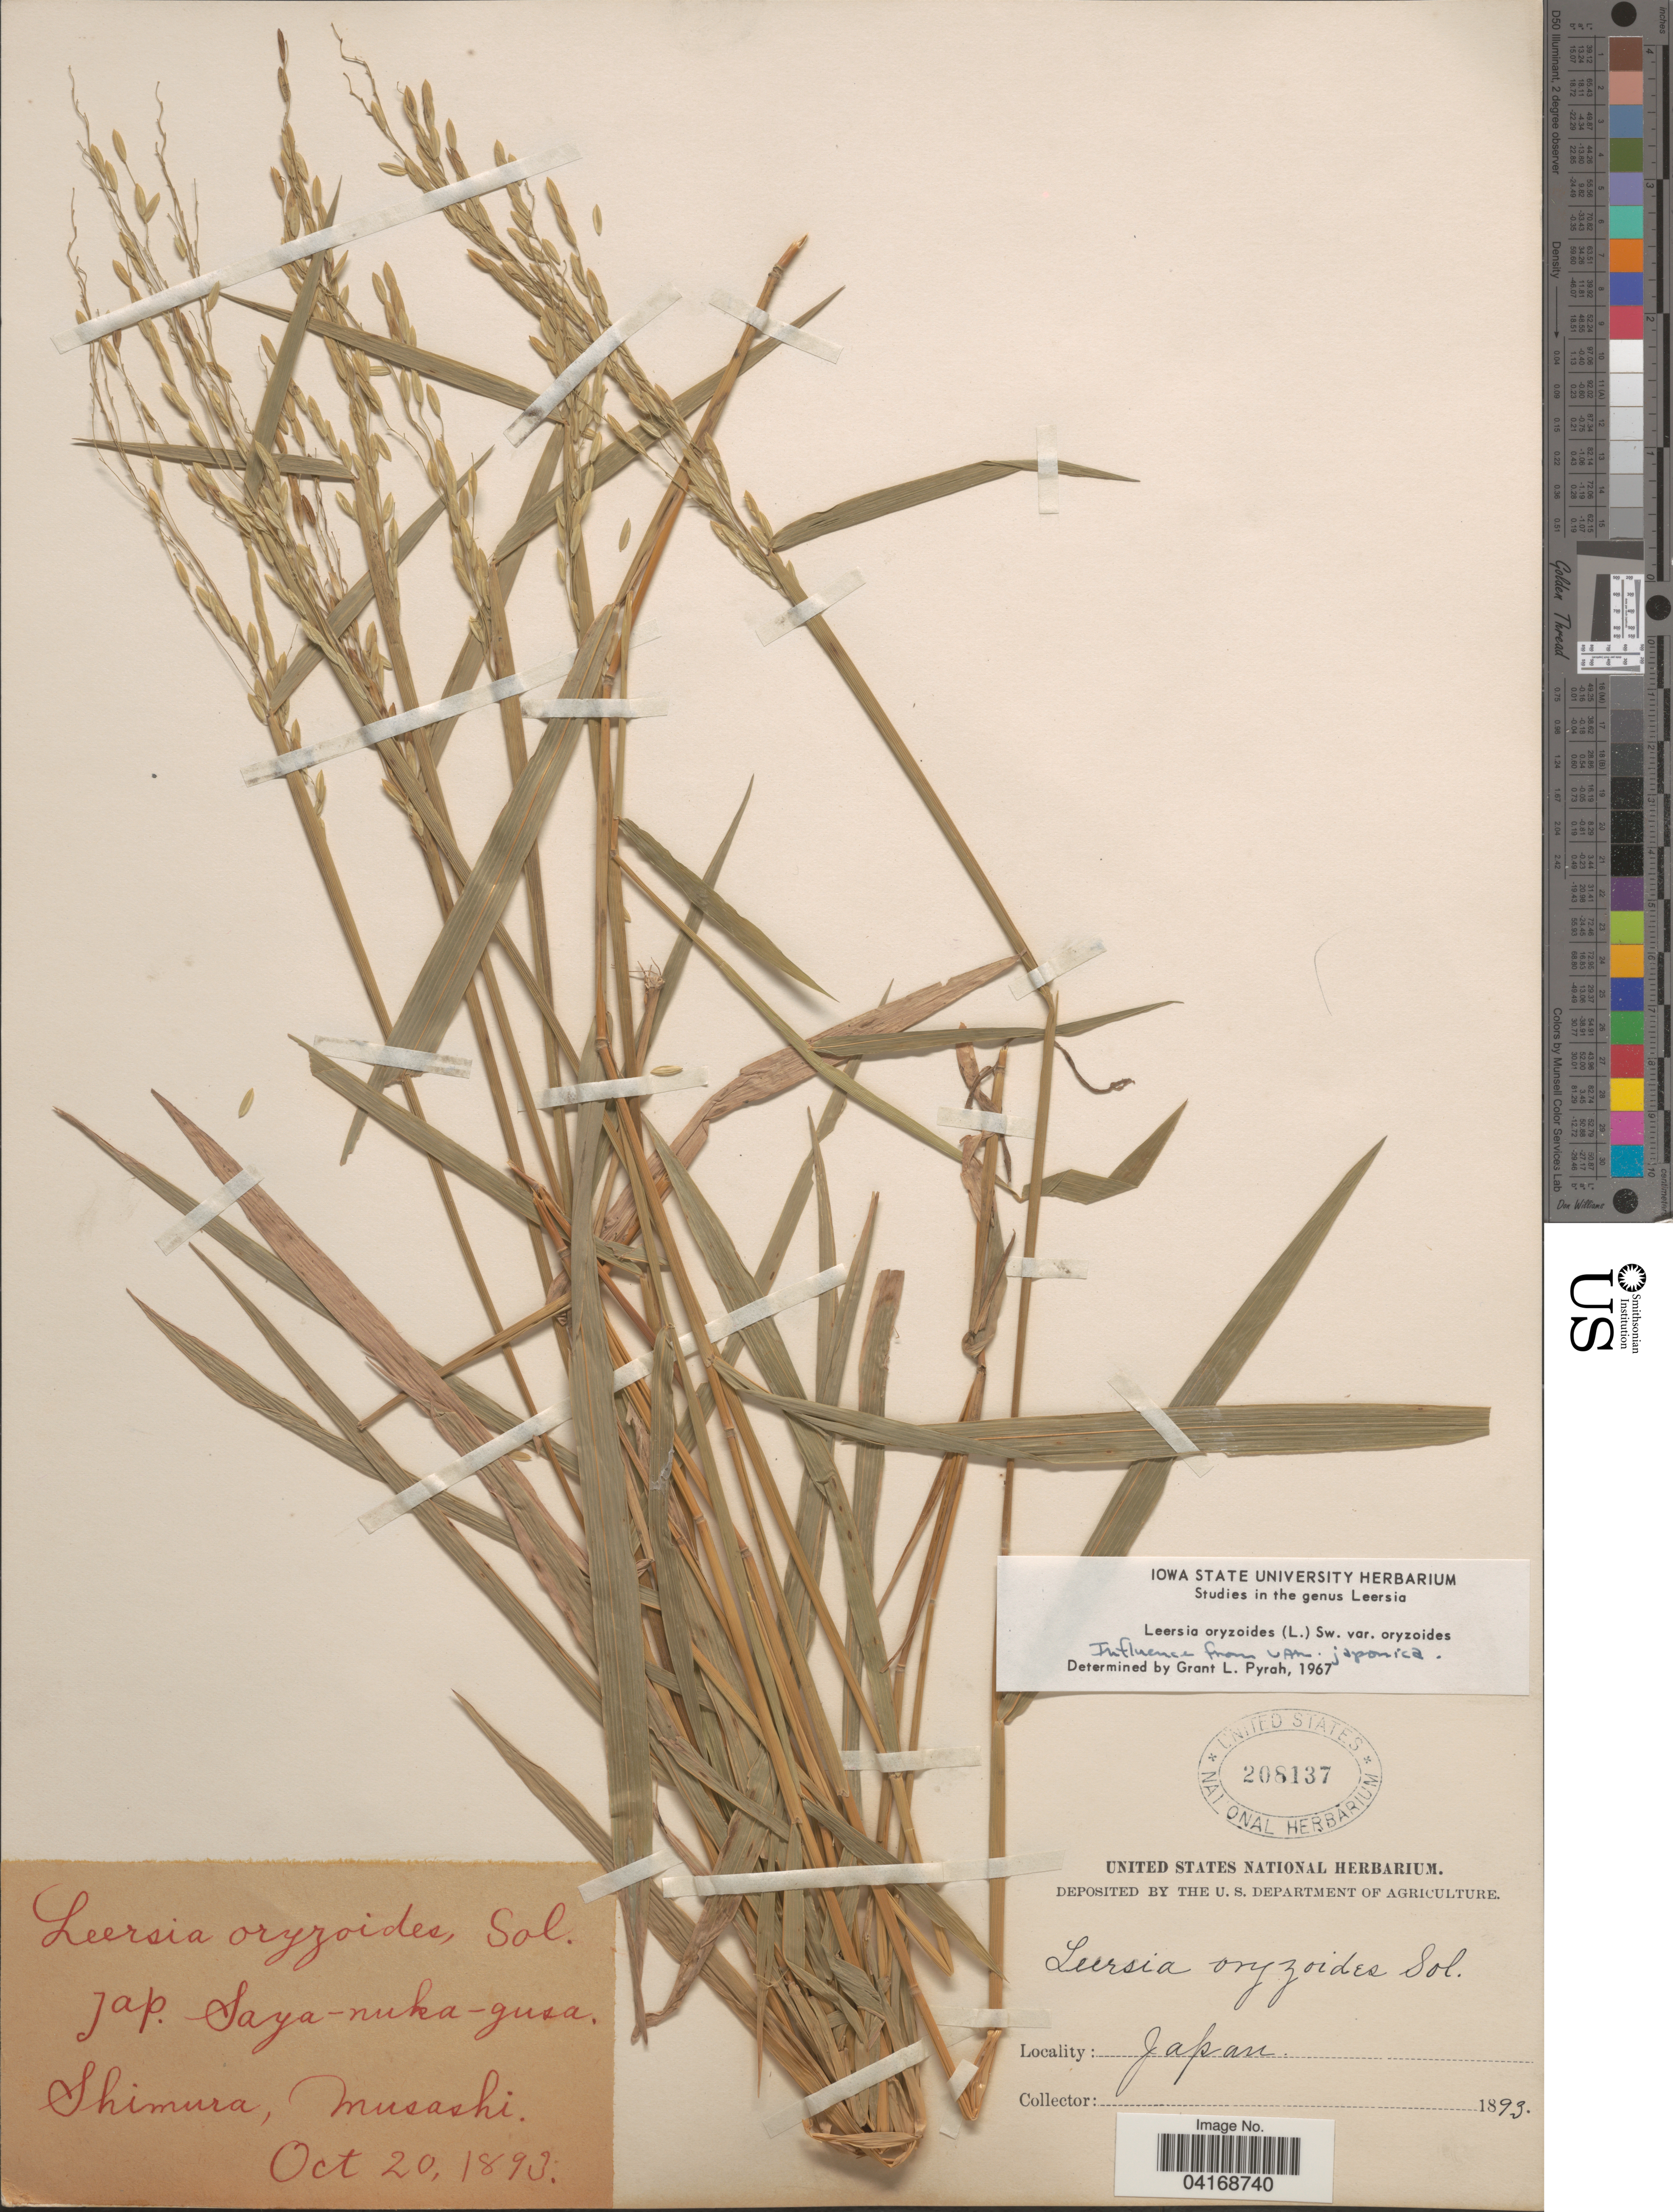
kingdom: Plantae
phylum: Tracheophyta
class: Liliopsida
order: Poales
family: Poaceae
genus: Leersia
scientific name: Leersia oryzoides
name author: (L.) Sw.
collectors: S. Musashi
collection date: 1893-10-20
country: Japan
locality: Saya-nuka-gusa.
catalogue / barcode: US 208137